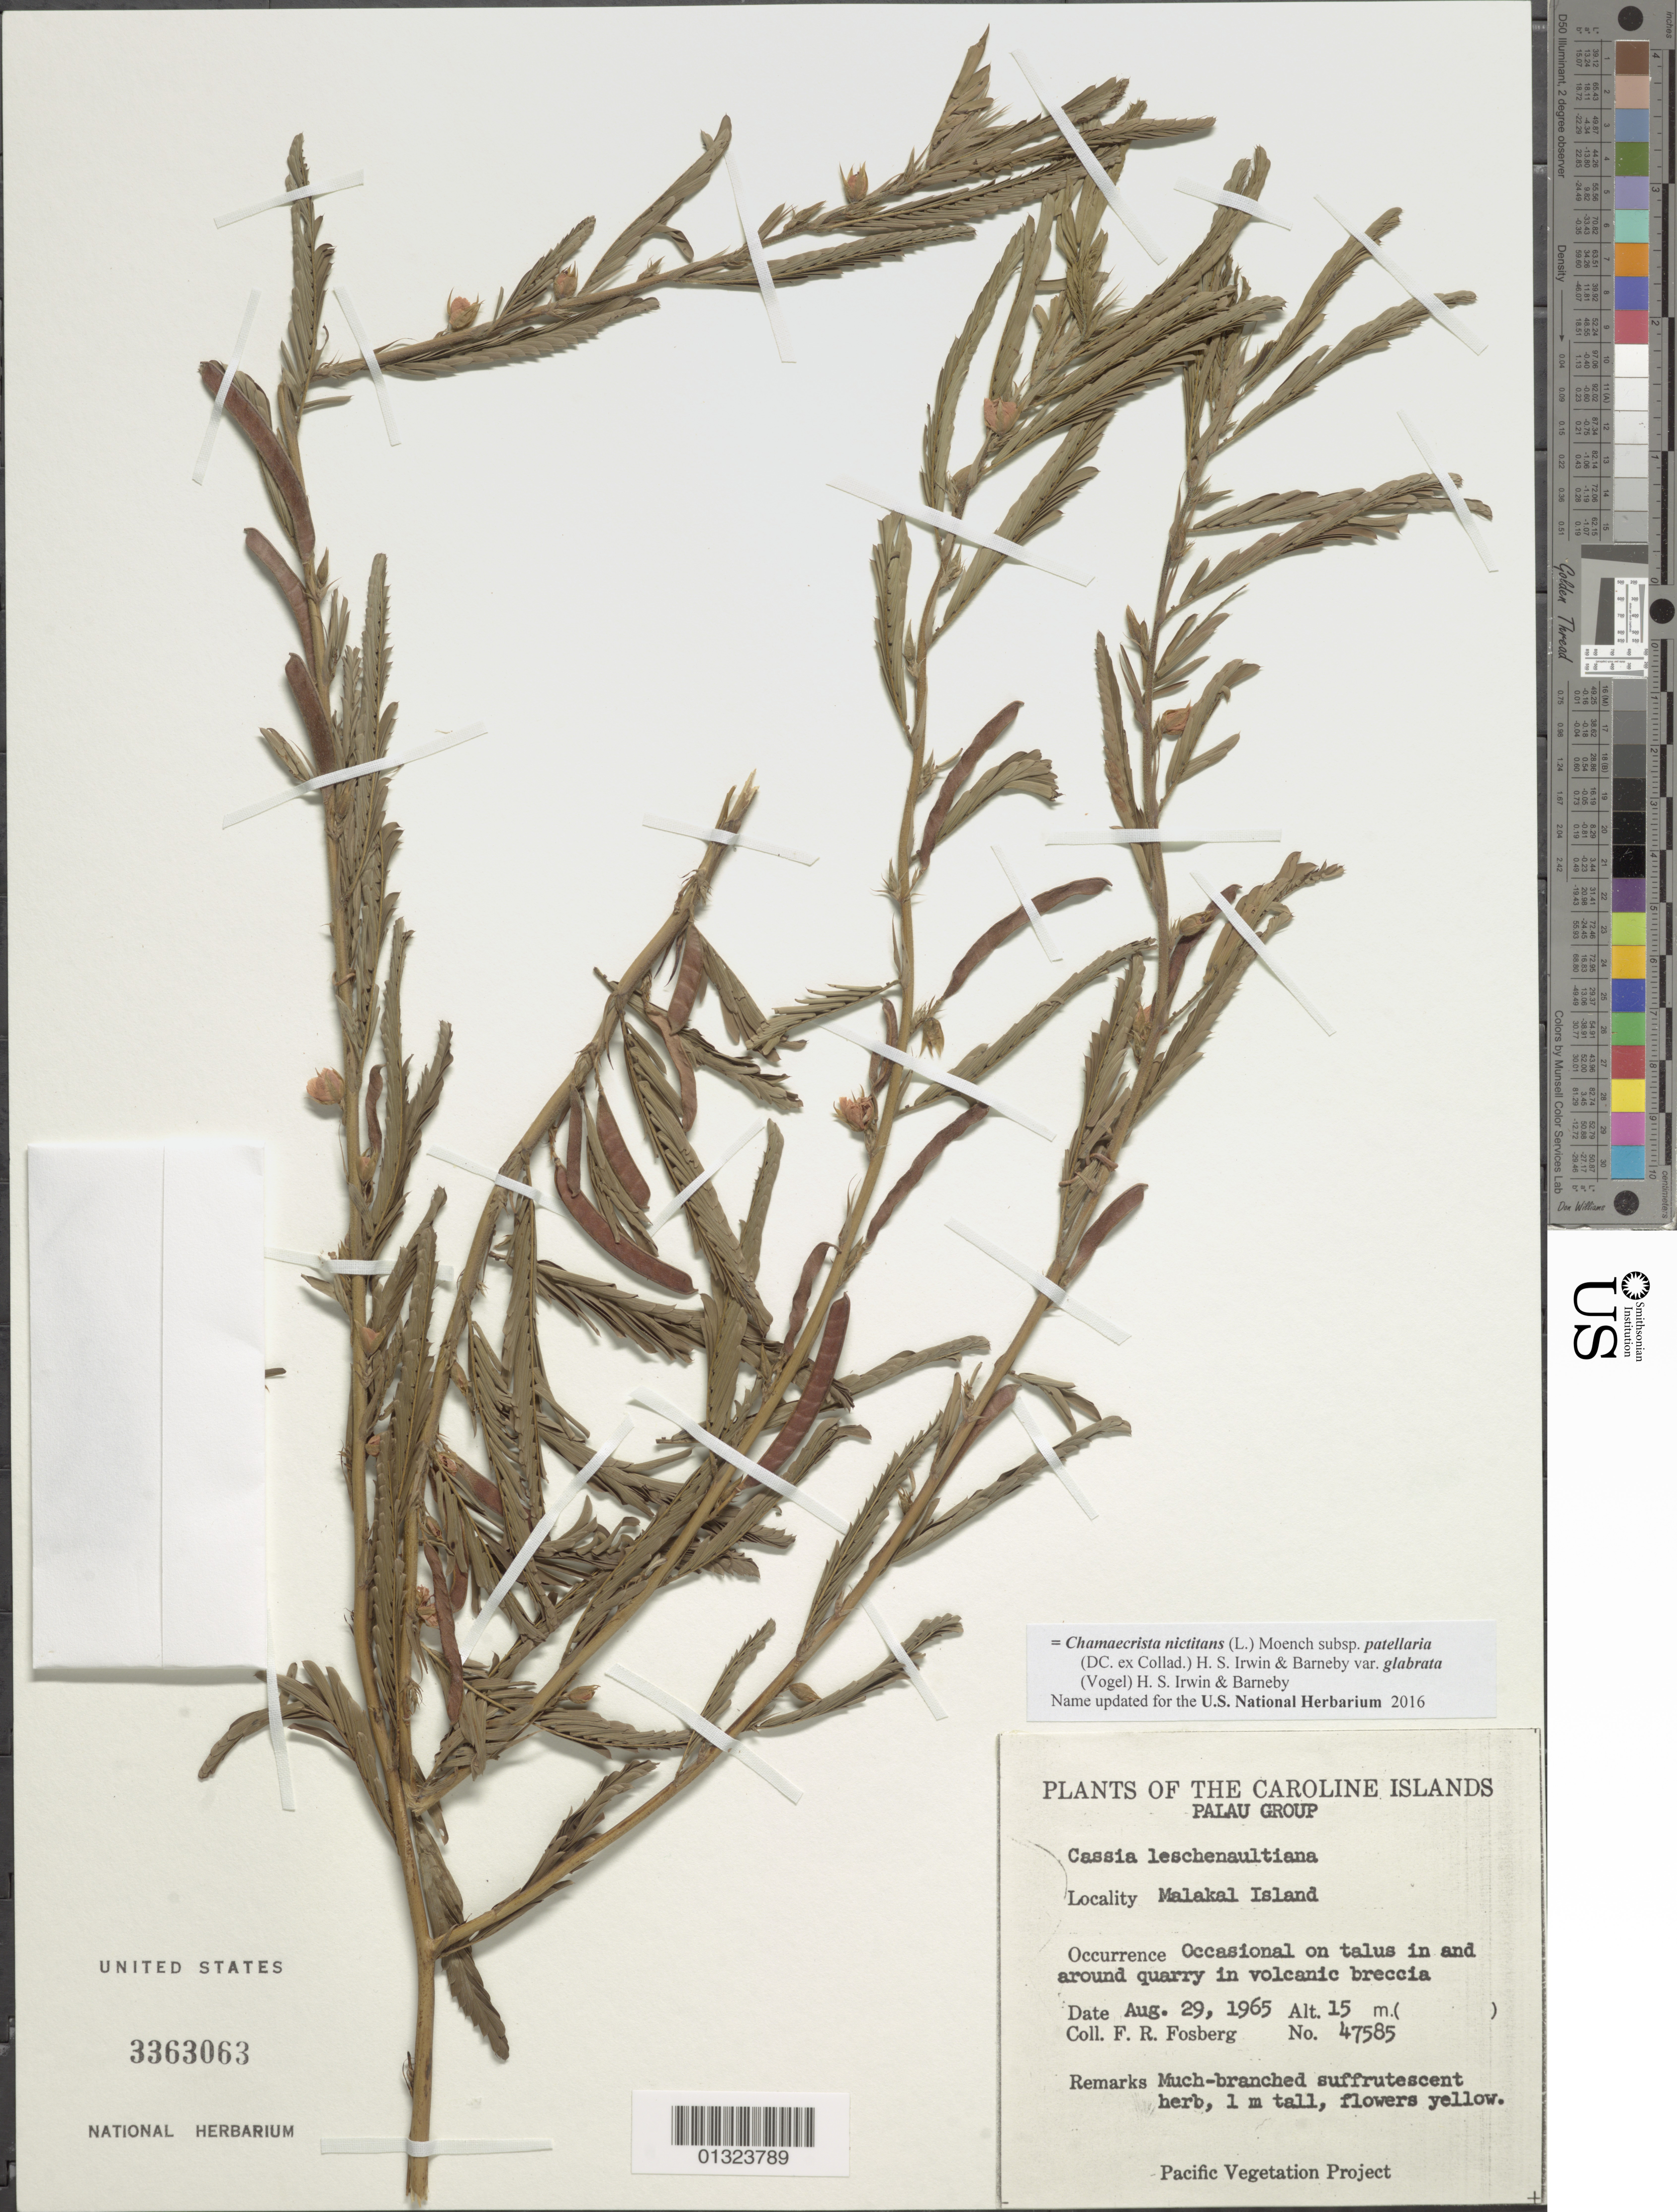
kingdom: Plantae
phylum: Tracheophyta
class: Magnoliopsida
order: Fabales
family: Fabaceae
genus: Chamaecrista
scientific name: Chamaecrista nictitans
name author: (L.) Moench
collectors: F. R. Fosberg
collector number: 47585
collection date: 1965-08-29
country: Palau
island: Ngemelachel (Malakal)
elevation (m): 15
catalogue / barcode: US 3363063